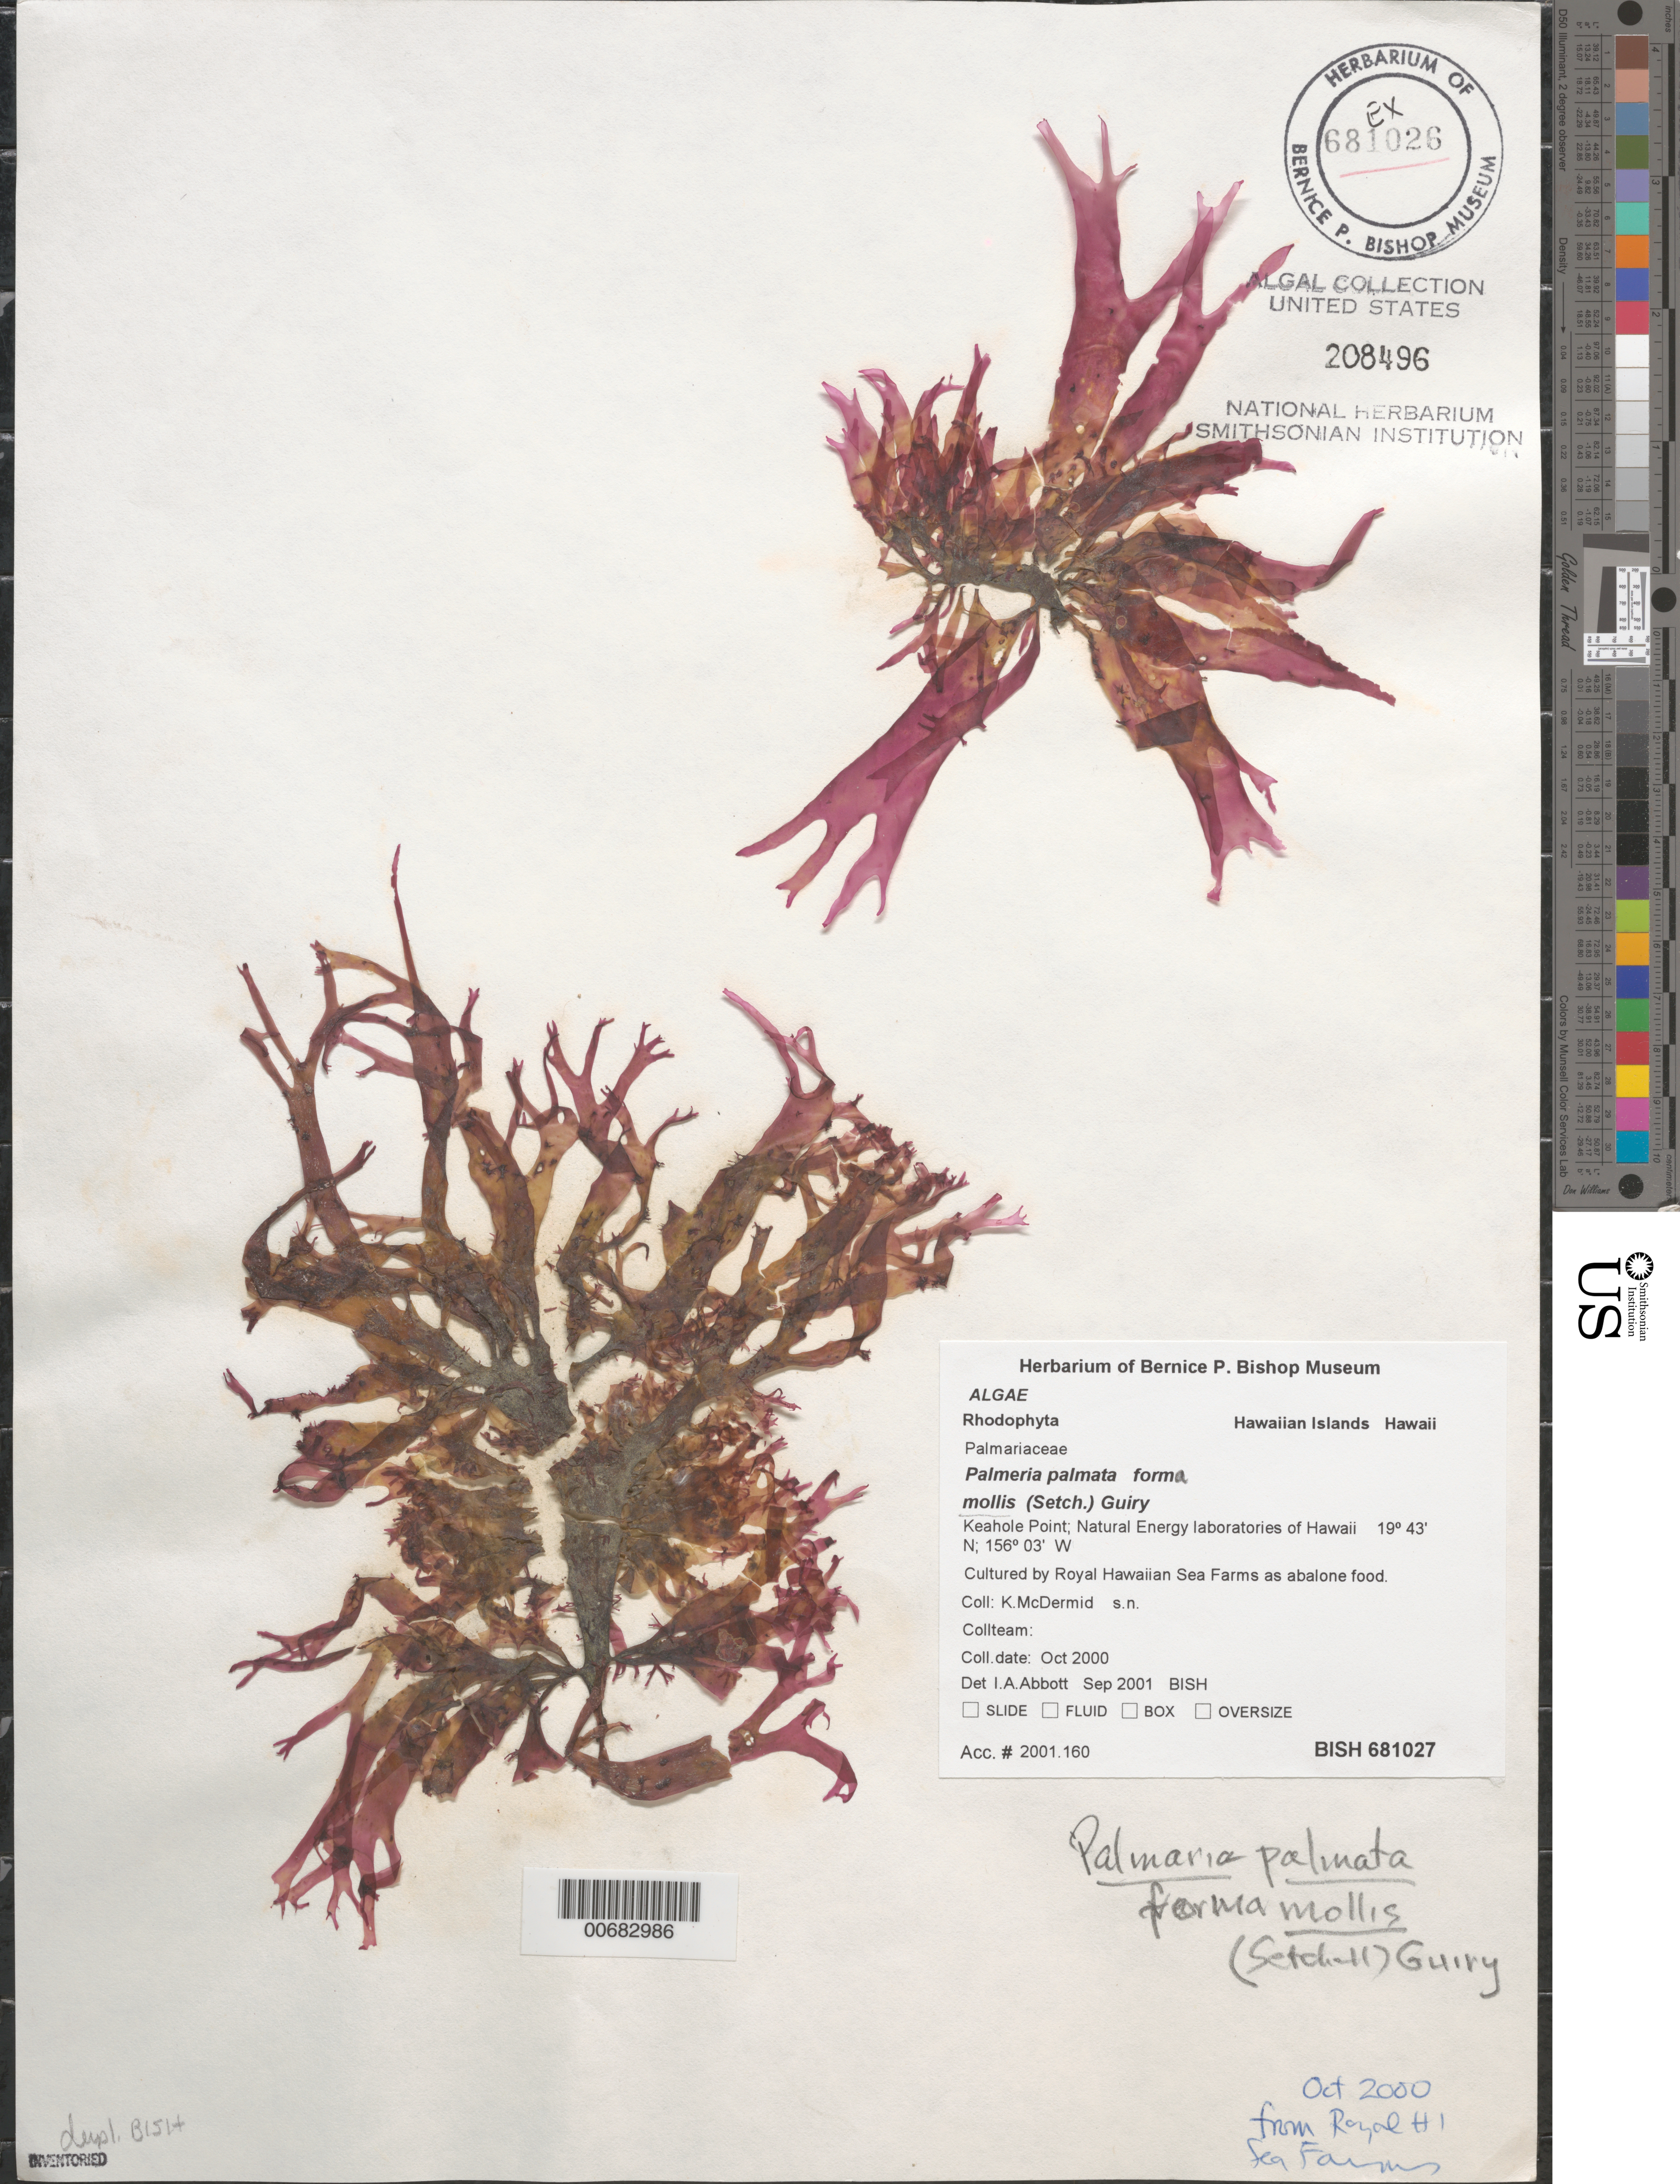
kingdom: Plantae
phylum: Rhodophyta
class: Florideophyceae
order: Palmariales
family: Palmariaceae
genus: Palmaria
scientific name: Palmaria palmata f. mollis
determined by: Abbott, Isabella A.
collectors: K. McDermid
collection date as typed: Oct 2000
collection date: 2000-10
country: United States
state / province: Hawaii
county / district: Hawaii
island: Hawaii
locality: Keahole Point, Natural Energy Laboratories of Hawaii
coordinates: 19 43' N, 156 03' W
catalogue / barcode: US 208496